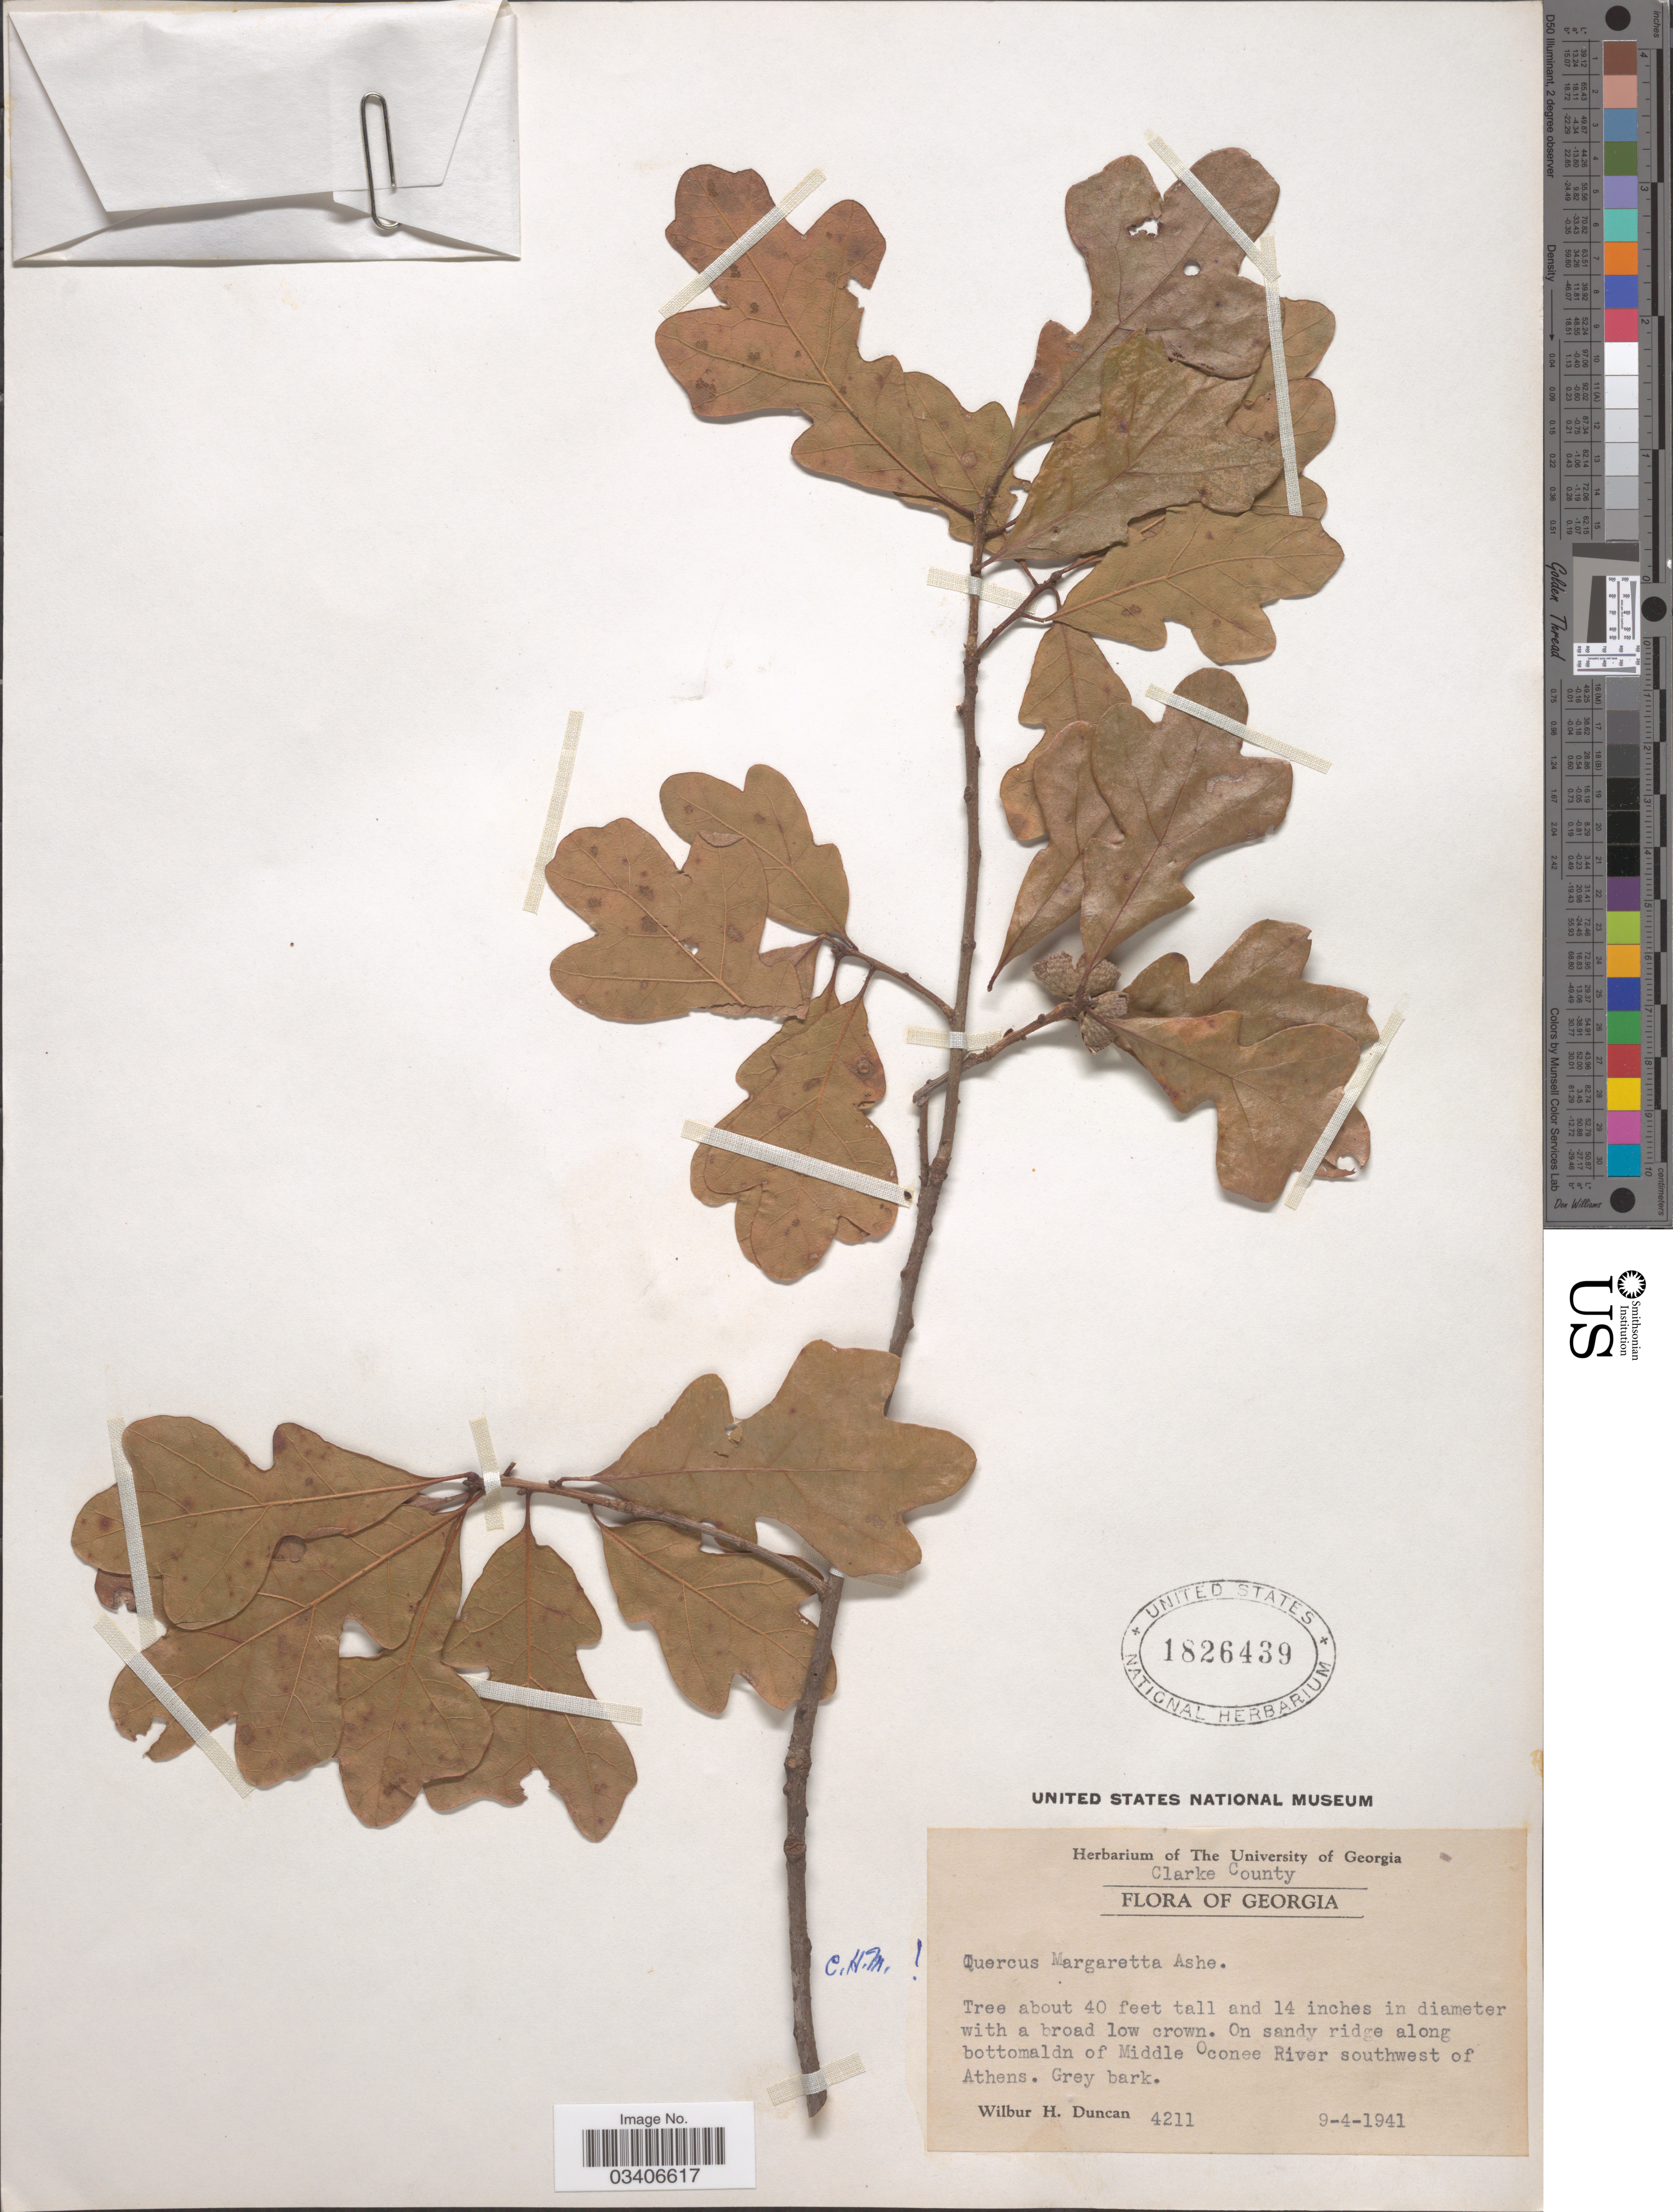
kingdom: Plantae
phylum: Tracheophyta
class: Magnoliopsida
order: Fagales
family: Fagaceae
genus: Quercus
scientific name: Quercus margarettae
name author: Ashe ex Small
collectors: W. H. Duncan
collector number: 4211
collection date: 1941-09-04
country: United States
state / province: Georgia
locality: Clarke County. On sandy ridge along bottomaldn of Middle Oconee River southwest of Athens.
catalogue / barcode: US 1826439